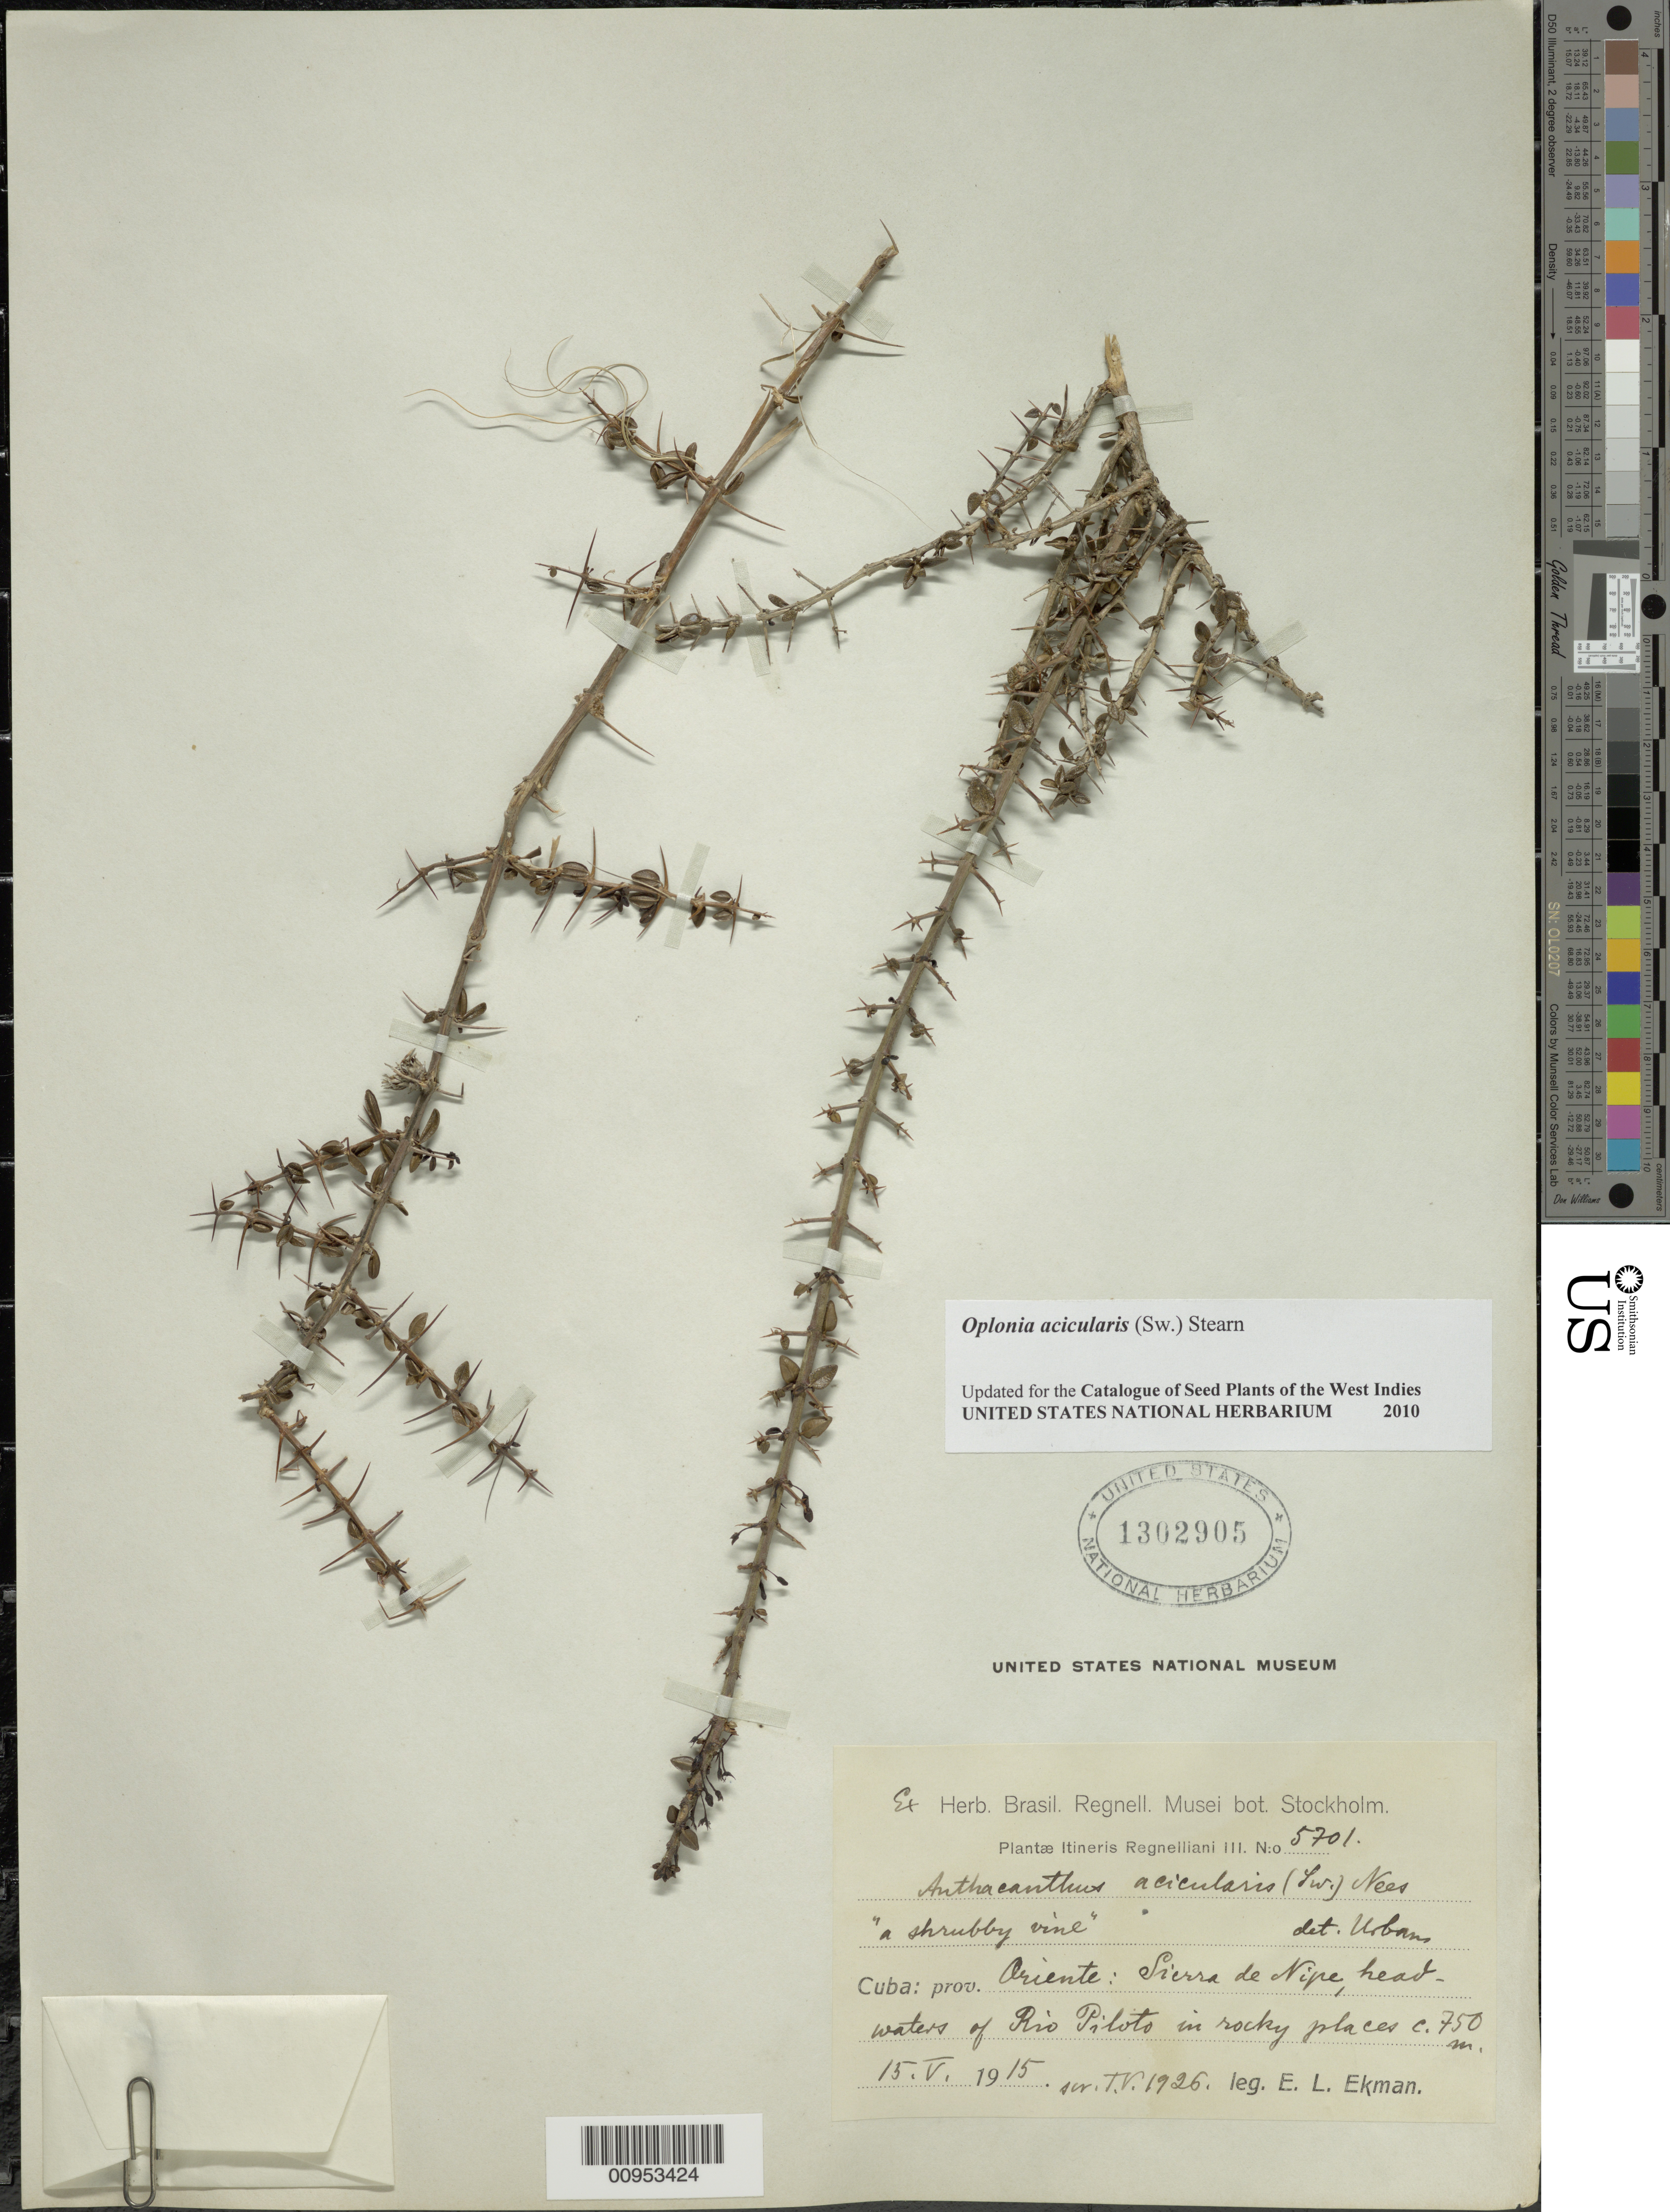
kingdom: Plantae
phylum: Tracheophyta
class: Magnoliopsida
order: Lamiales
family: Acanthaceae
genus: Oplonia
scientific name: Oplonia acicularis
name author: (Sw.) Stearn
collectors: E. L. Ekman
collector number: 5701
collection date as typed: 15 May 1915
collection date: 1915-05-15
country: Cuba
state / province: Holguín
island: Cuba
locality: Sierra de Nipe, headwaters of Río Piloto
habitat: In rocky places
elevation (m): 750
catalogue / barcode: US 1302905